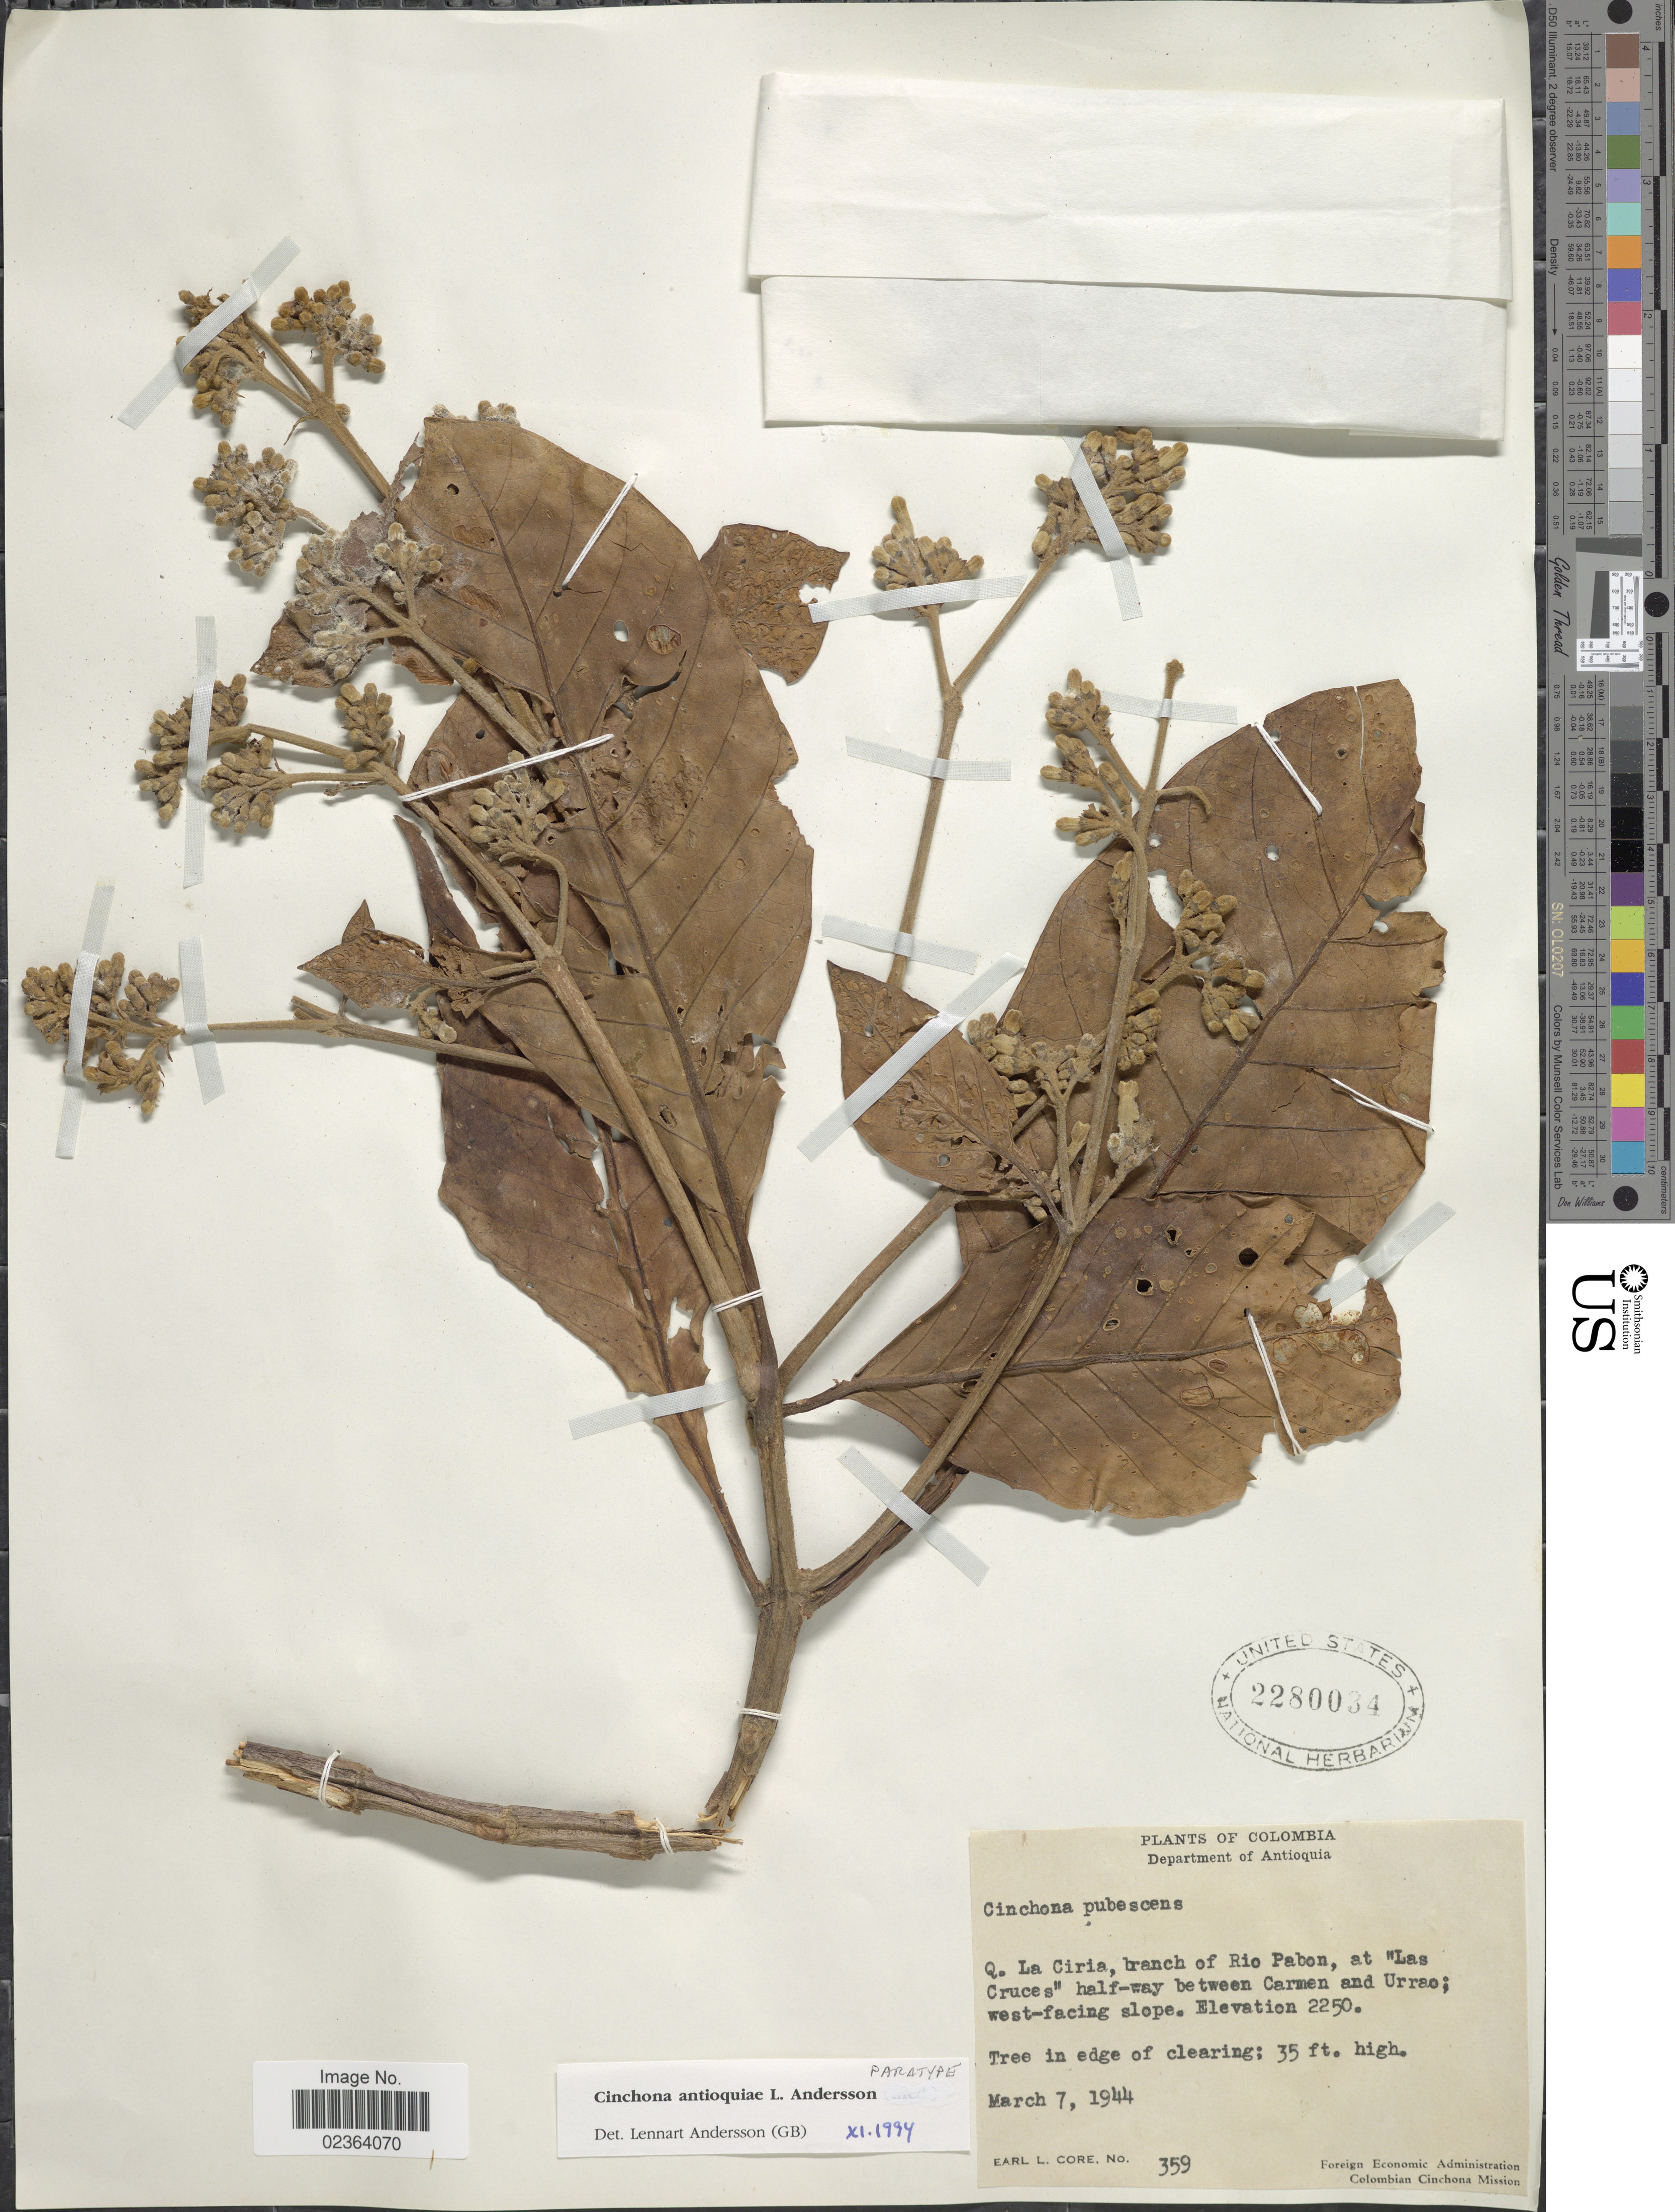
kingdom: Plantae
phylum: Tracheophyta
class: Magnoliopsida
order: Gentianales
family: Rubiaceae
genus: Cinchona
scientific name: Cinchona antioquiae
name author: L. Andersson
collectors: E. L. Core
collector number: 359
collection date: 1944-03-07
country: Colombia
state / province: Antioquia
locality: Department of Antioquia, Q. La Ciria, branch of Rio Pabon, at Las Cruces, half-way between Carmen and Urrao, west-facing slope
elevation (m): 686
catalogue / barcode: US 2280034